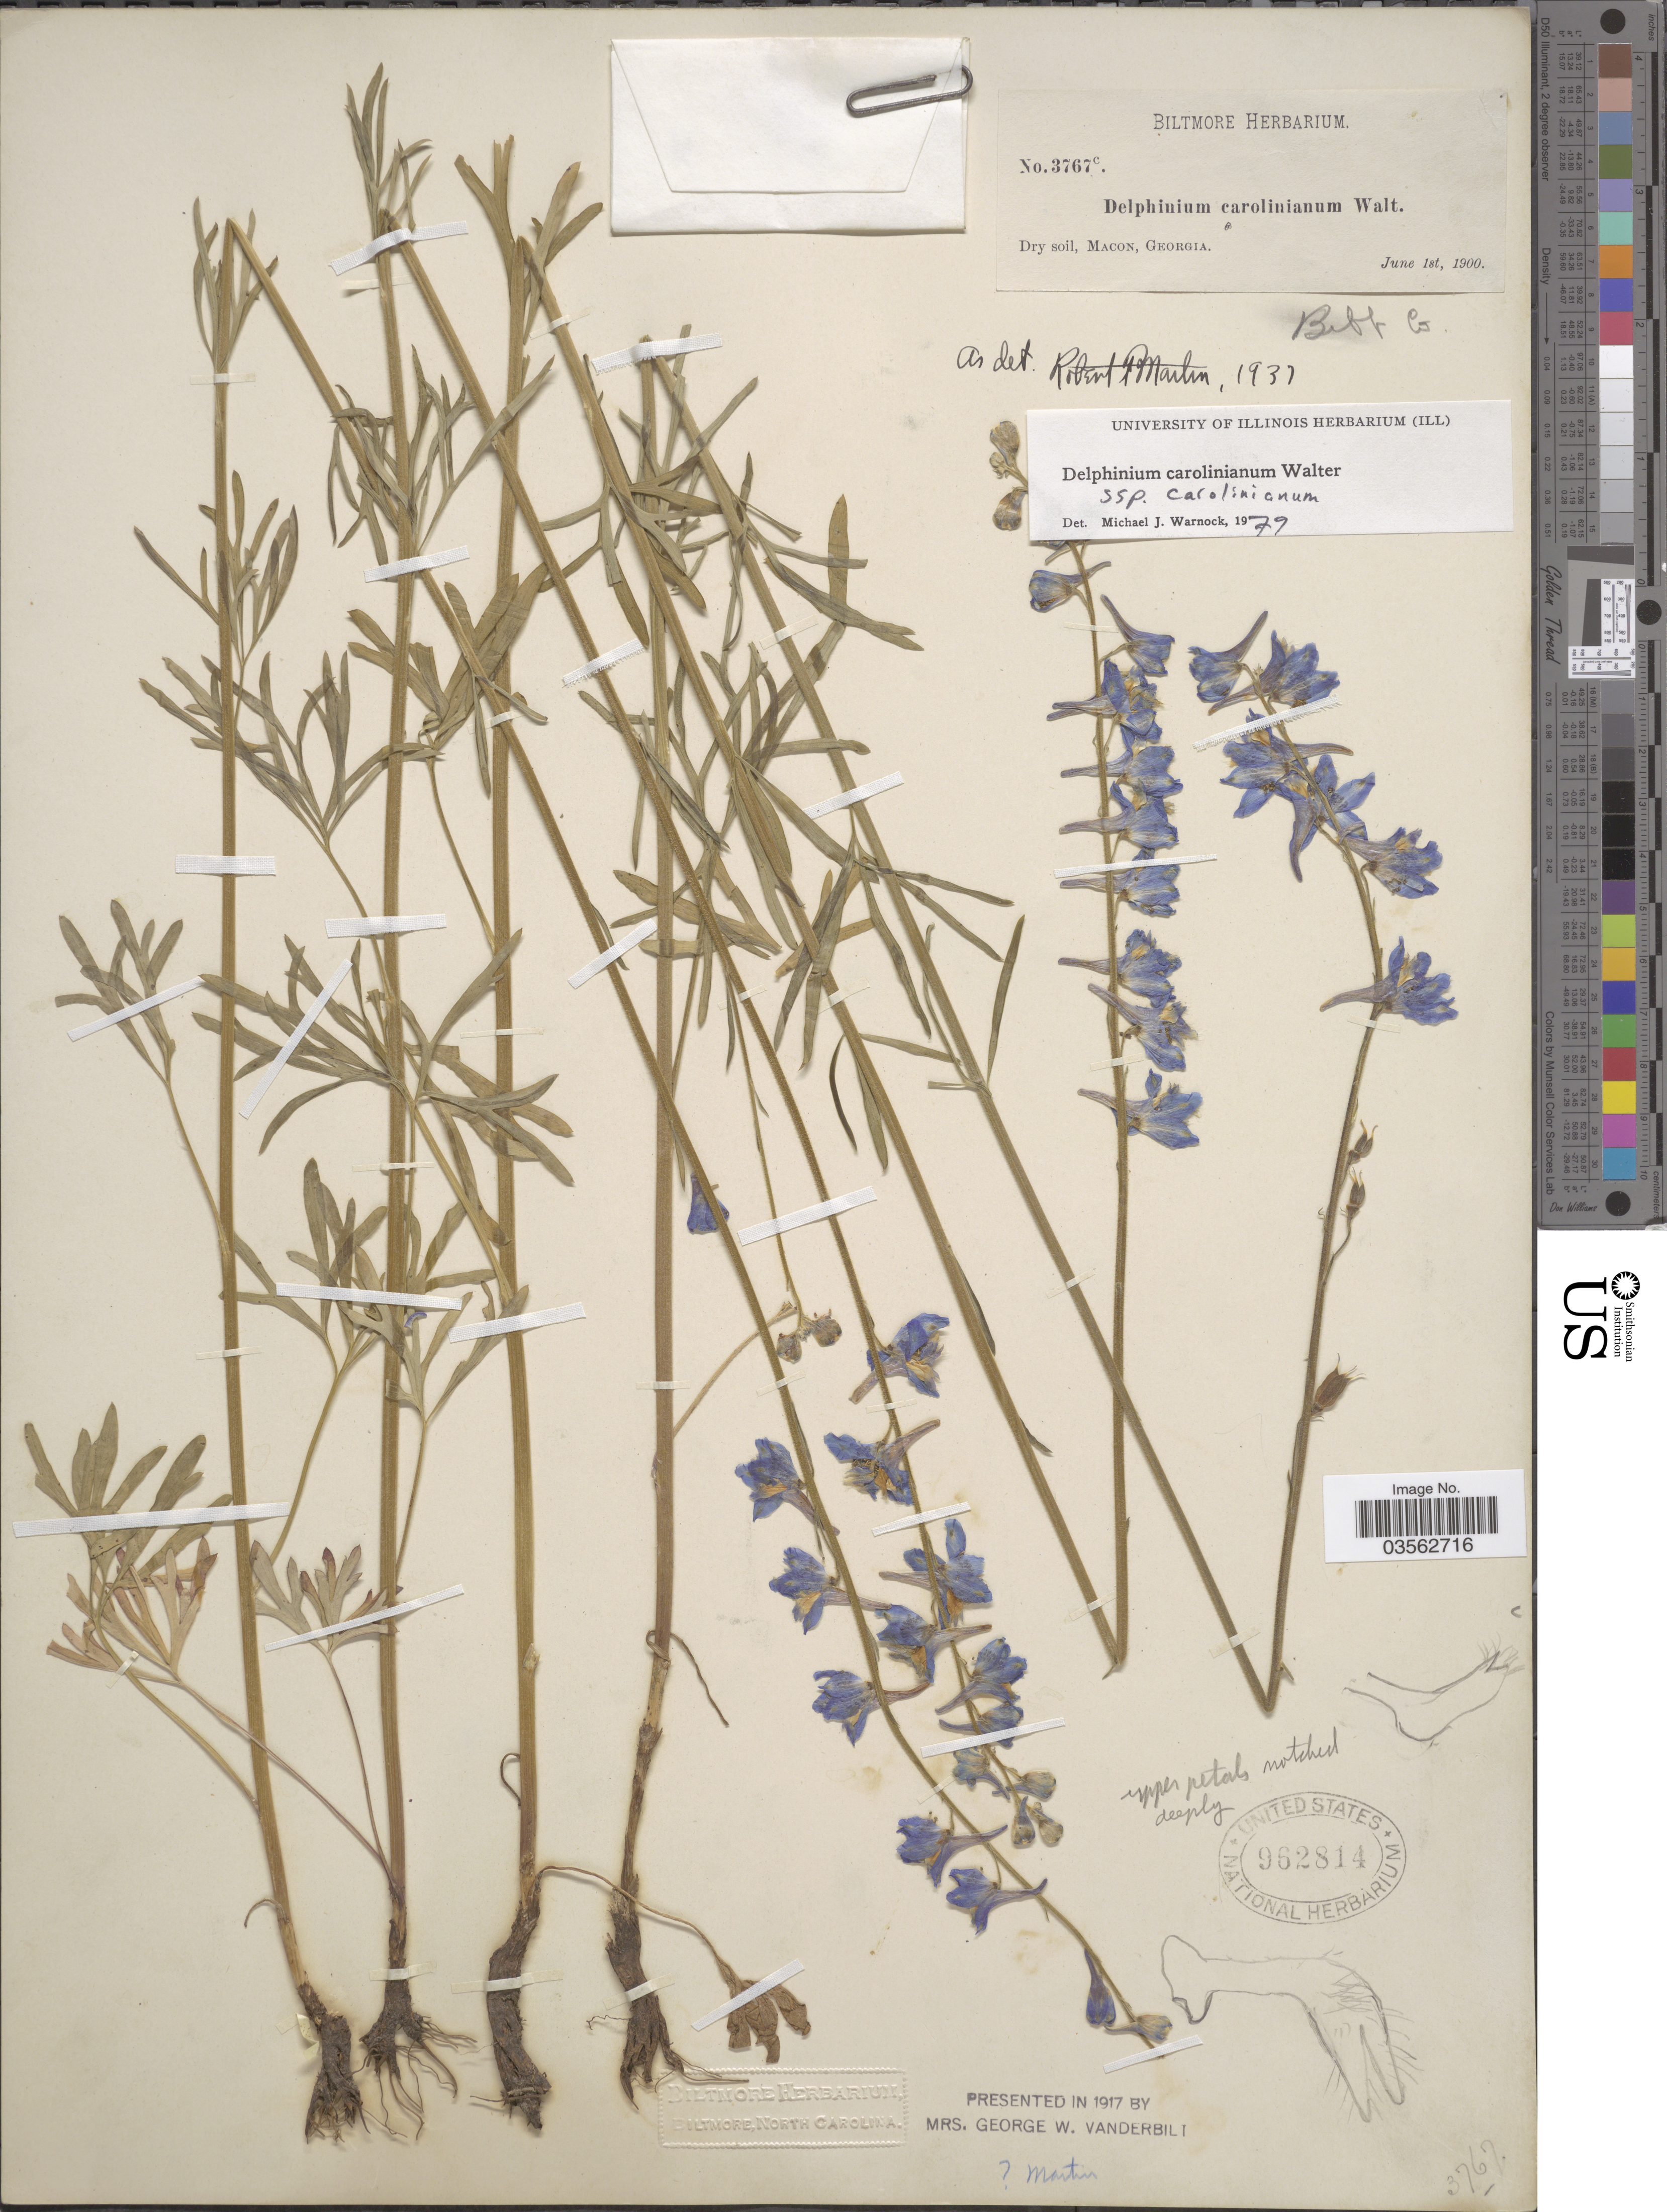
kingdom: Plantae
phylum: Tracheophyta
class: Magnoliopsida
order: Ranunculales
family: Ranunculaceae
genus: Delphinium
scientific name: Delphinium carolinianum subsp. carolinianum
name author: Walter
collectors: ex herb. Biltmore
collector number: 3767c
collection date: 1900-06-01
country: United States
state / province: Georgia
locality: Dry soil, Macon. Bibb Co.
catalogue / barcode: US 962814